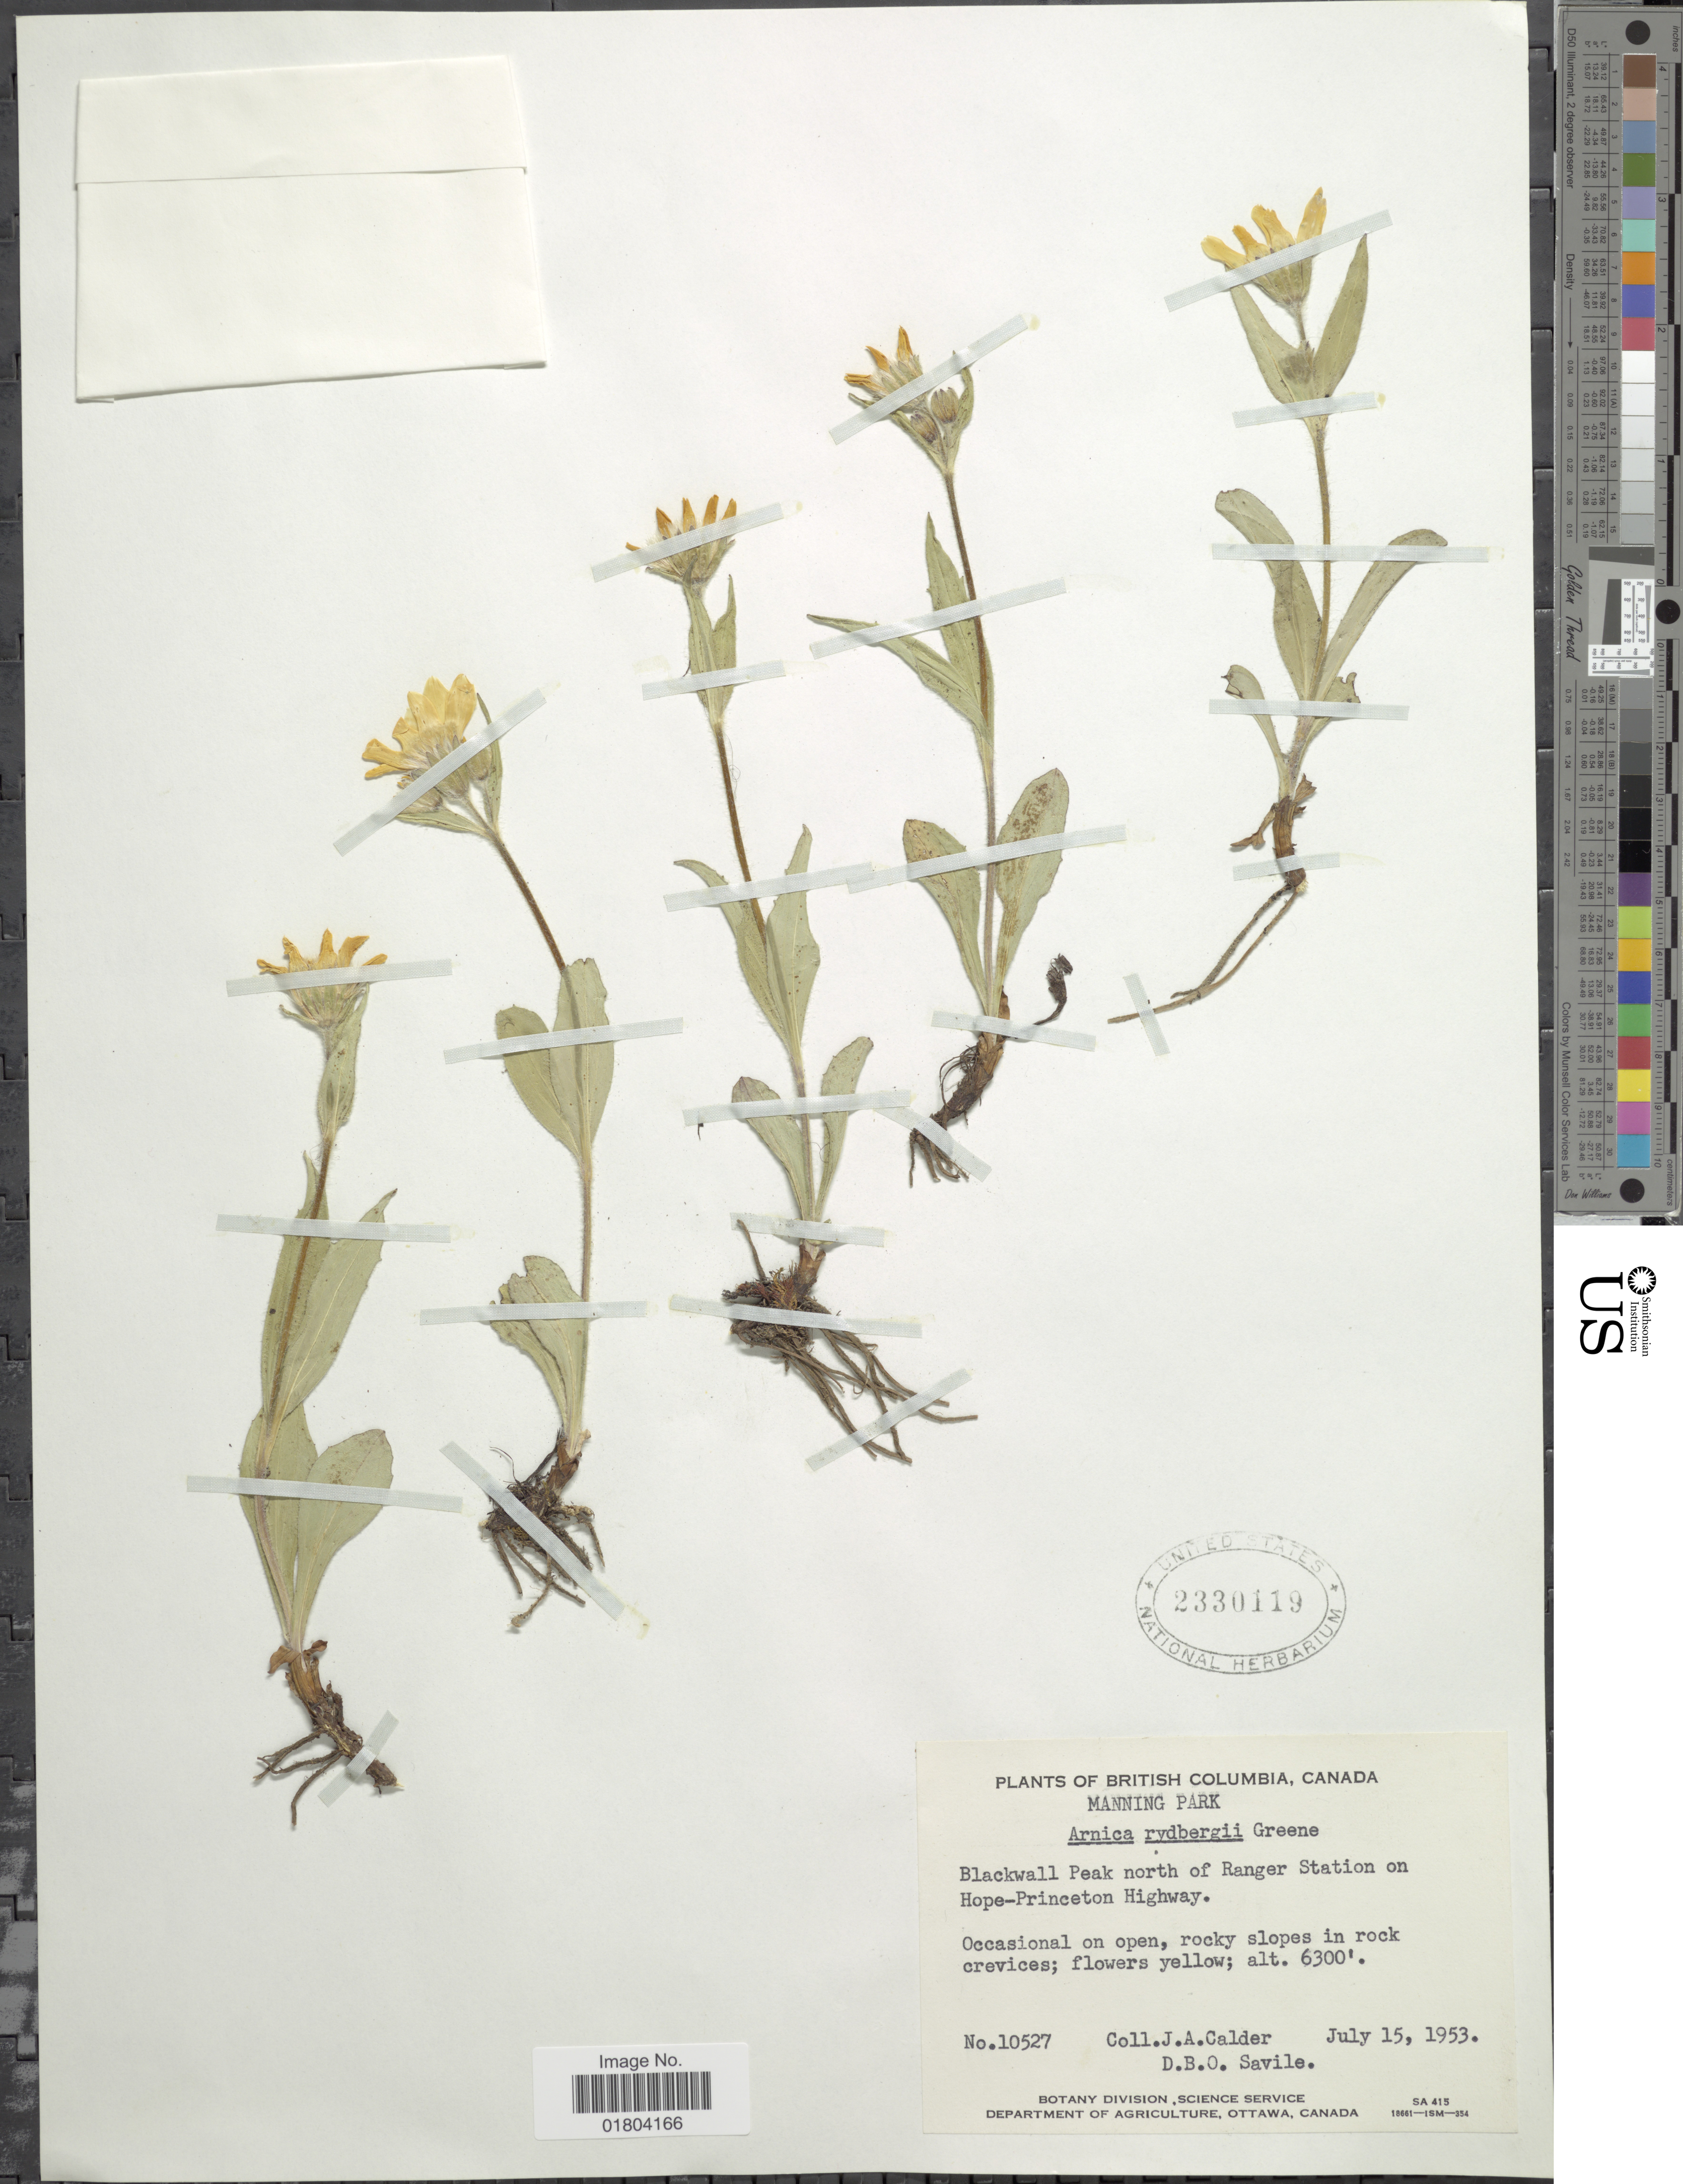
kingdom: Plantae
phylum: Tracheophyta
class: Magnoliopsida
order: Asterales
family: Asteraceae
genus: Arnica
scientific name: Arnica rydbergii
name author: Greene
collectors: J. A. Calder & D. Savile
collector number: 10527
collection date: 1953-07-15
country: Canada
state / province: British Columbia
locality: Manning Park, Blackwall Peak north of Ranger Station on Hope-Princeton Highway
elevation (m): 1920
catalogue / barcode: US 2330119